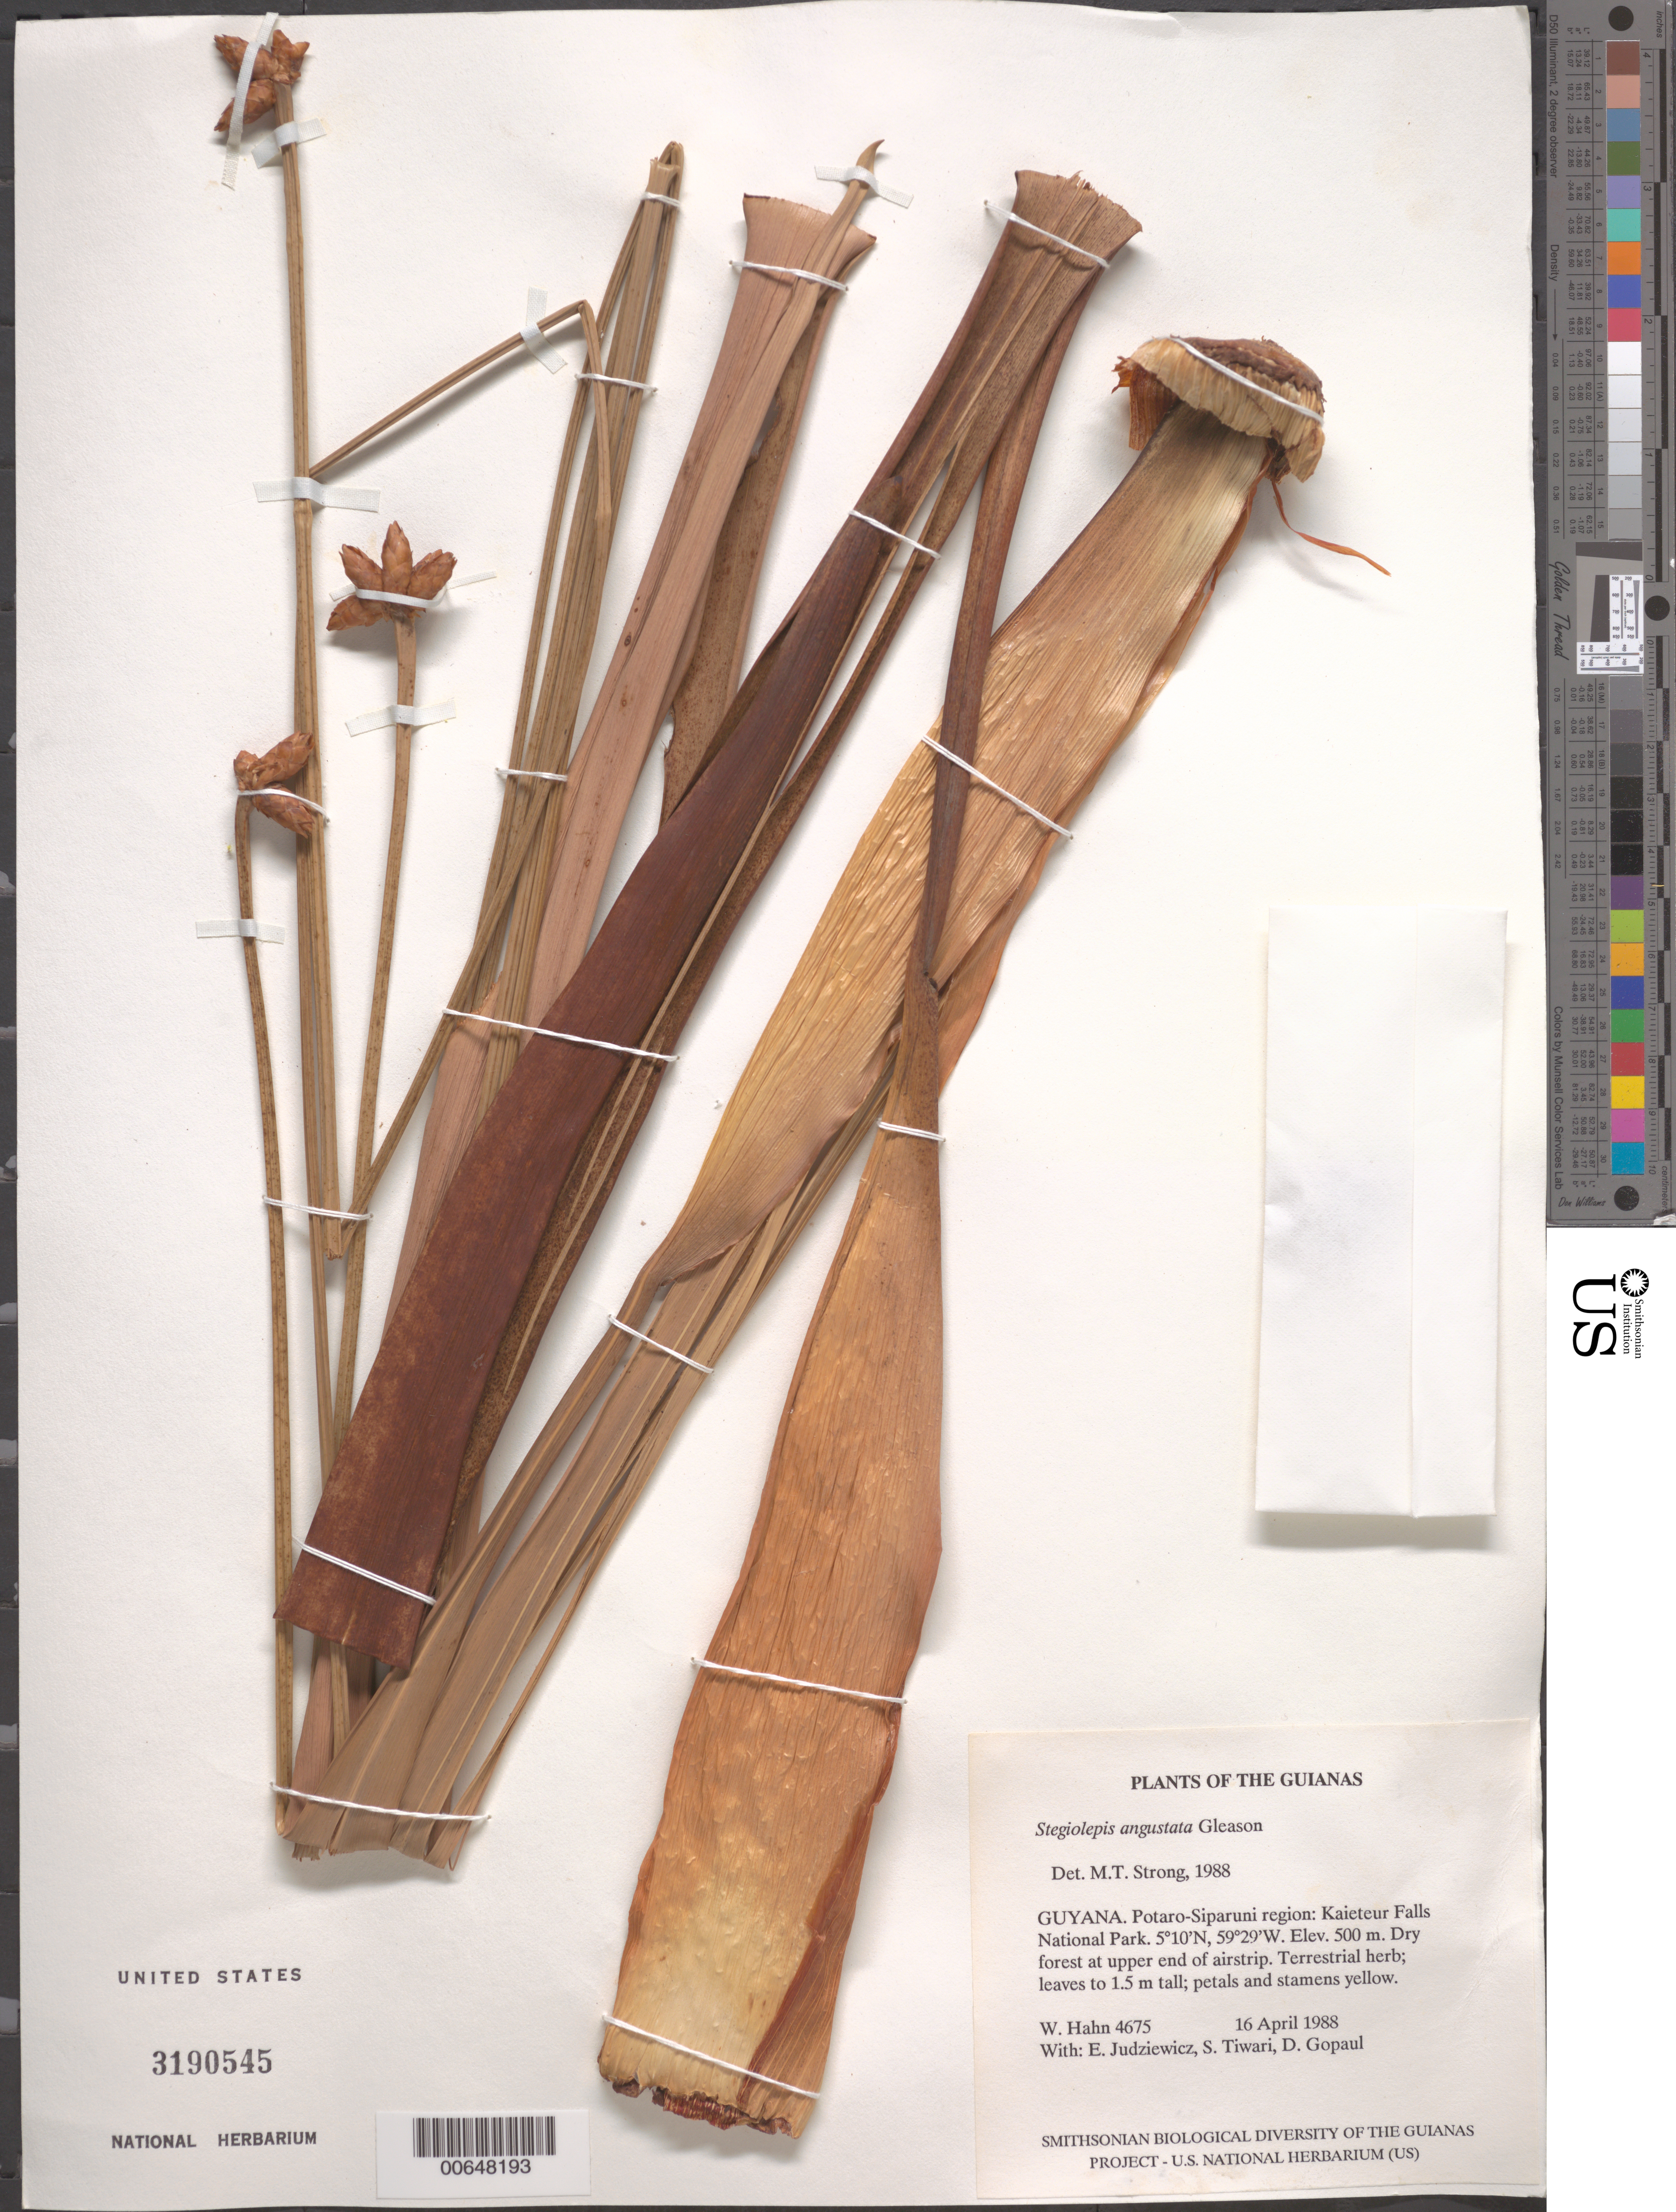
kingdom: Plantae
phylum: Tracheophyta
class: Liliopsida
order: Poales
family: Rapateaceae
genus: Stegolepis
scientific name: Stegolepis angustata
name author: Gleason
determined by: Strong, M. T., (US), Smithsonian Institution - National Museum of Natural History (UNITED STATES)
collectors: W. Hahn, E. J. Judziewicz, S. Tiwari & D. Gopaul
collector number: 4675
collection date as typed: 16 April 1988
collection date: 1988-04-16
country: Guyana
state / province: Potaro-Siparuni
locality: Kaieteur Falls National Park. Upper end of airstrip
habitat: Dry forest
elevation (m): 500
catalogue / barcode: US 3190545